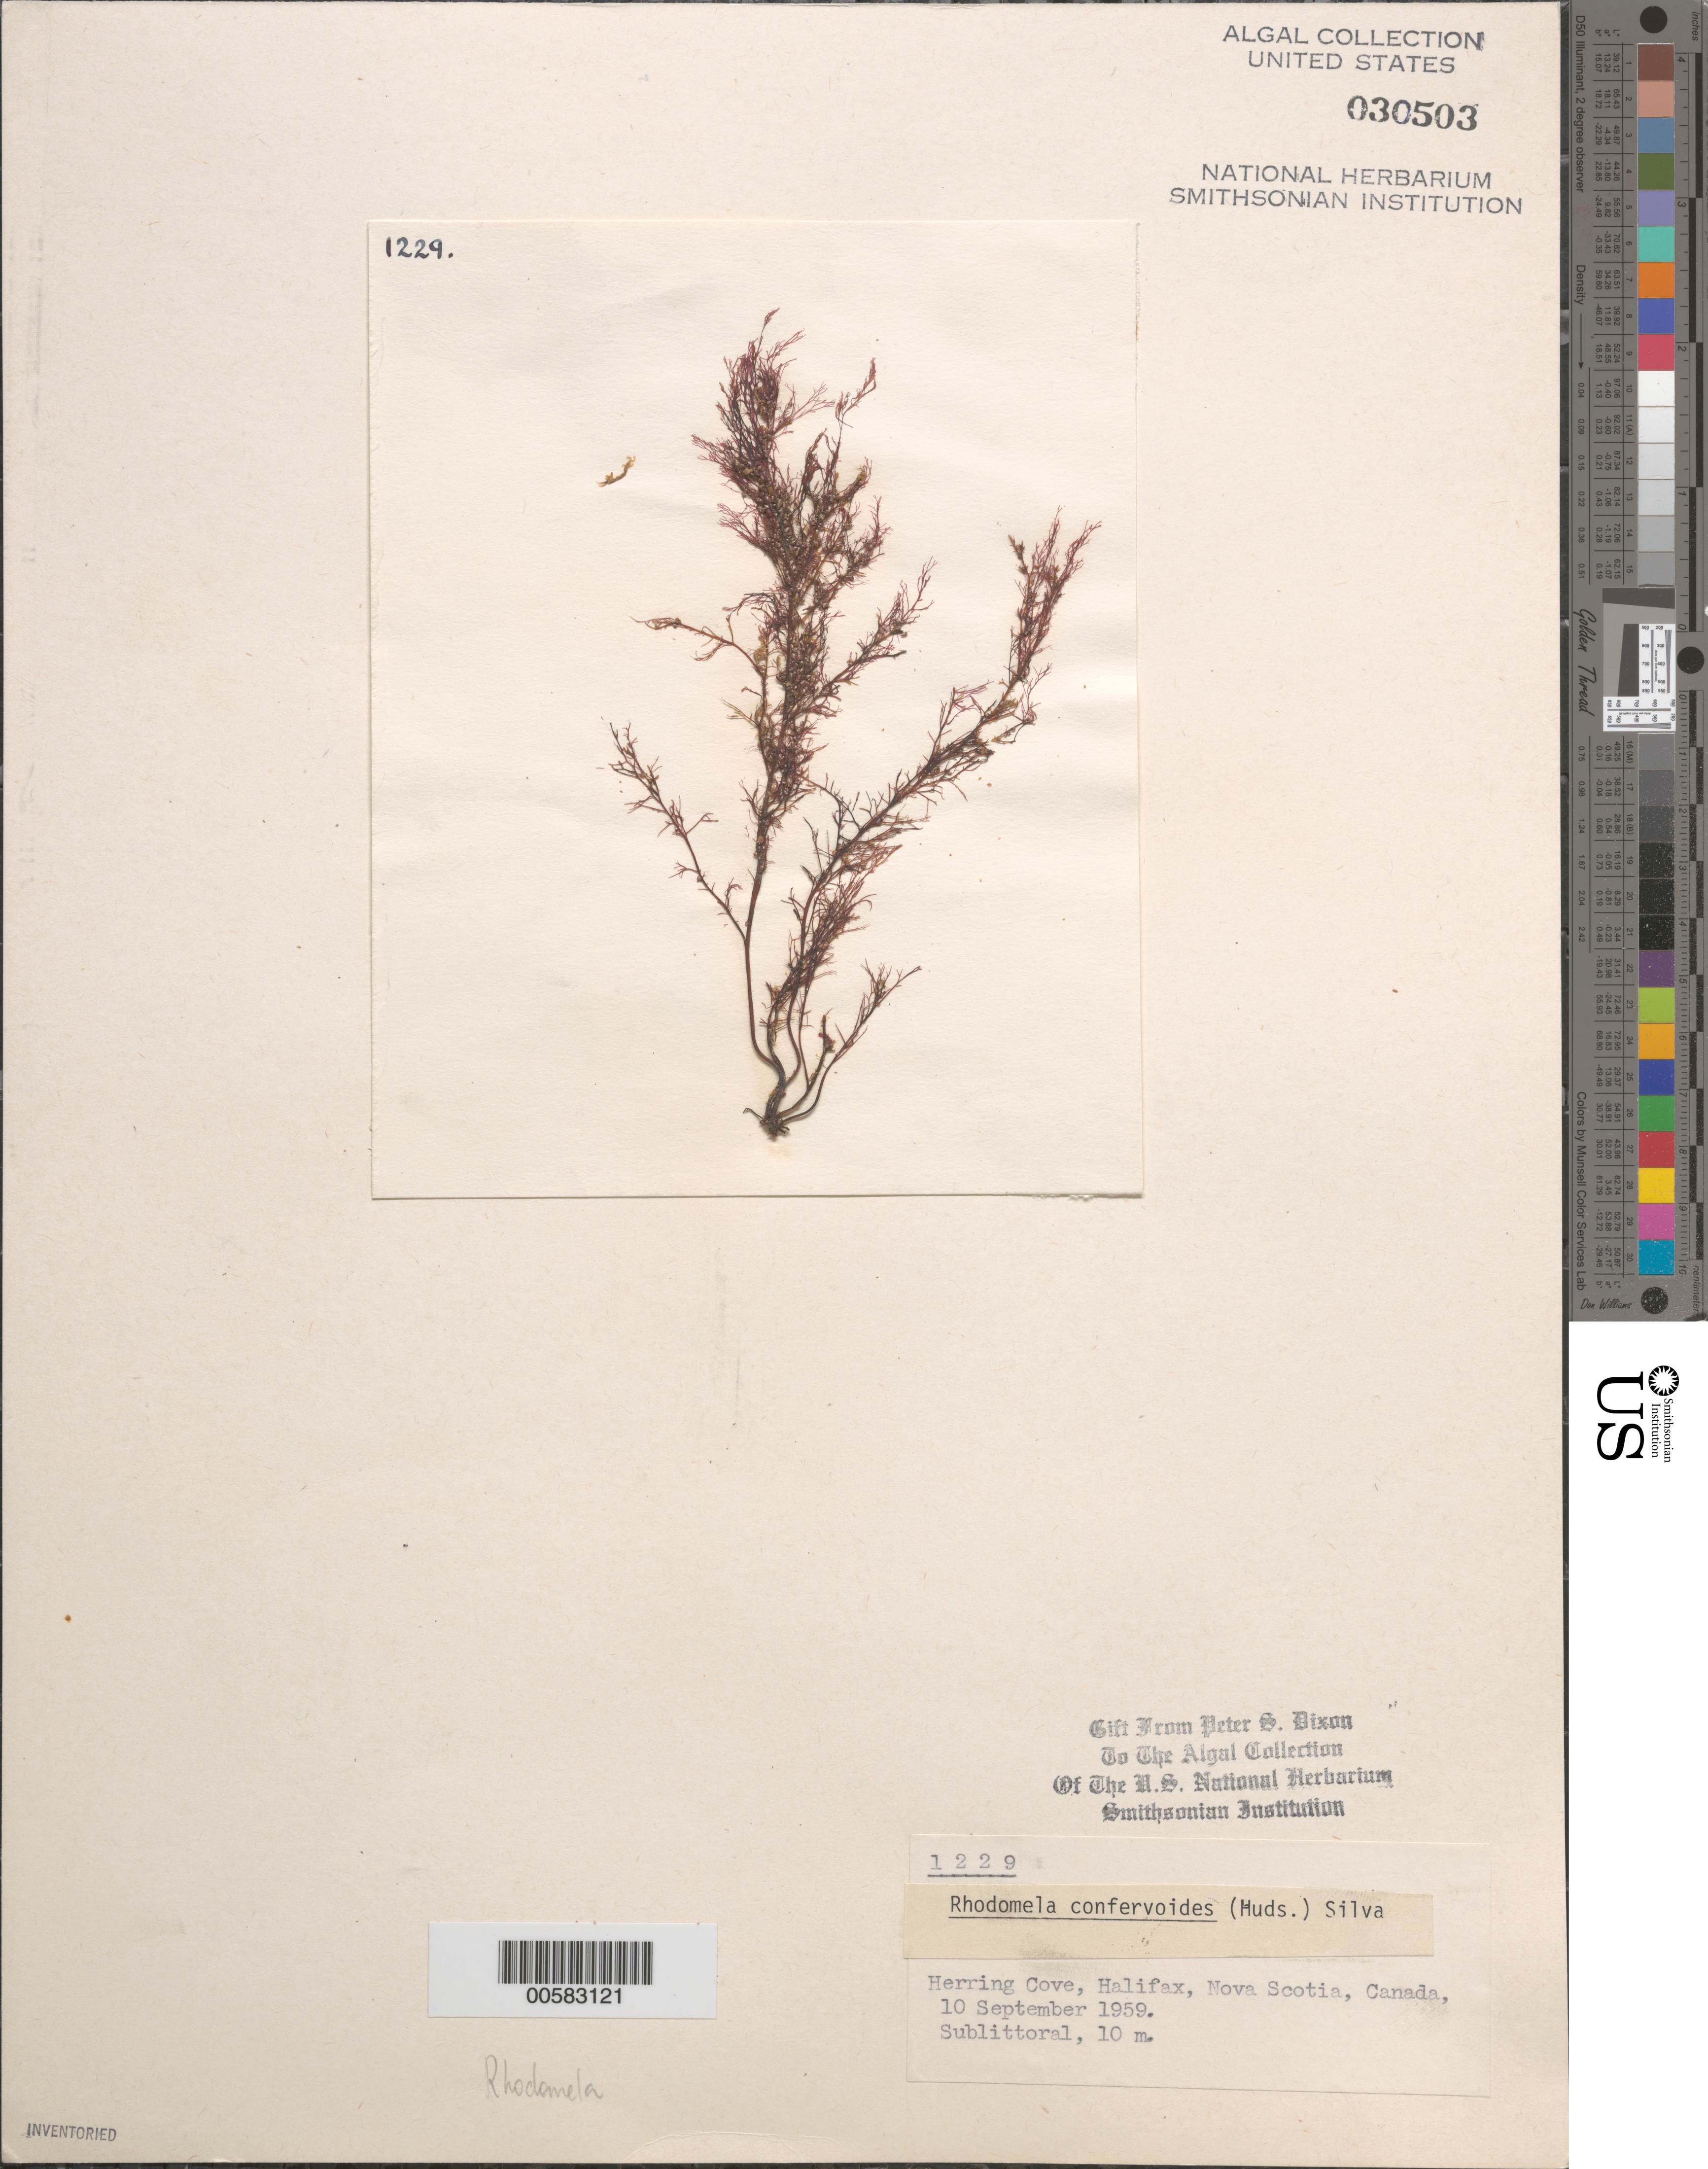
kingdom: Plantae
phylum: Rhodophyta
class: Florideophyceae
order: Ceramiales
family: Rhodomelaceae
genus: Rhodomela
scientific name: Rhodomela confervoides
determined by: Dixon, P. S.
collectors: P. S. Dixon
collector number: PSD 1229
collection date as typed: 10 Sep 1959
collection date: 1959-09-10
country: Canada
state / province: Nova Scotia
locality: Herring Cove, Halifax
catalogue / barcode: US 30503